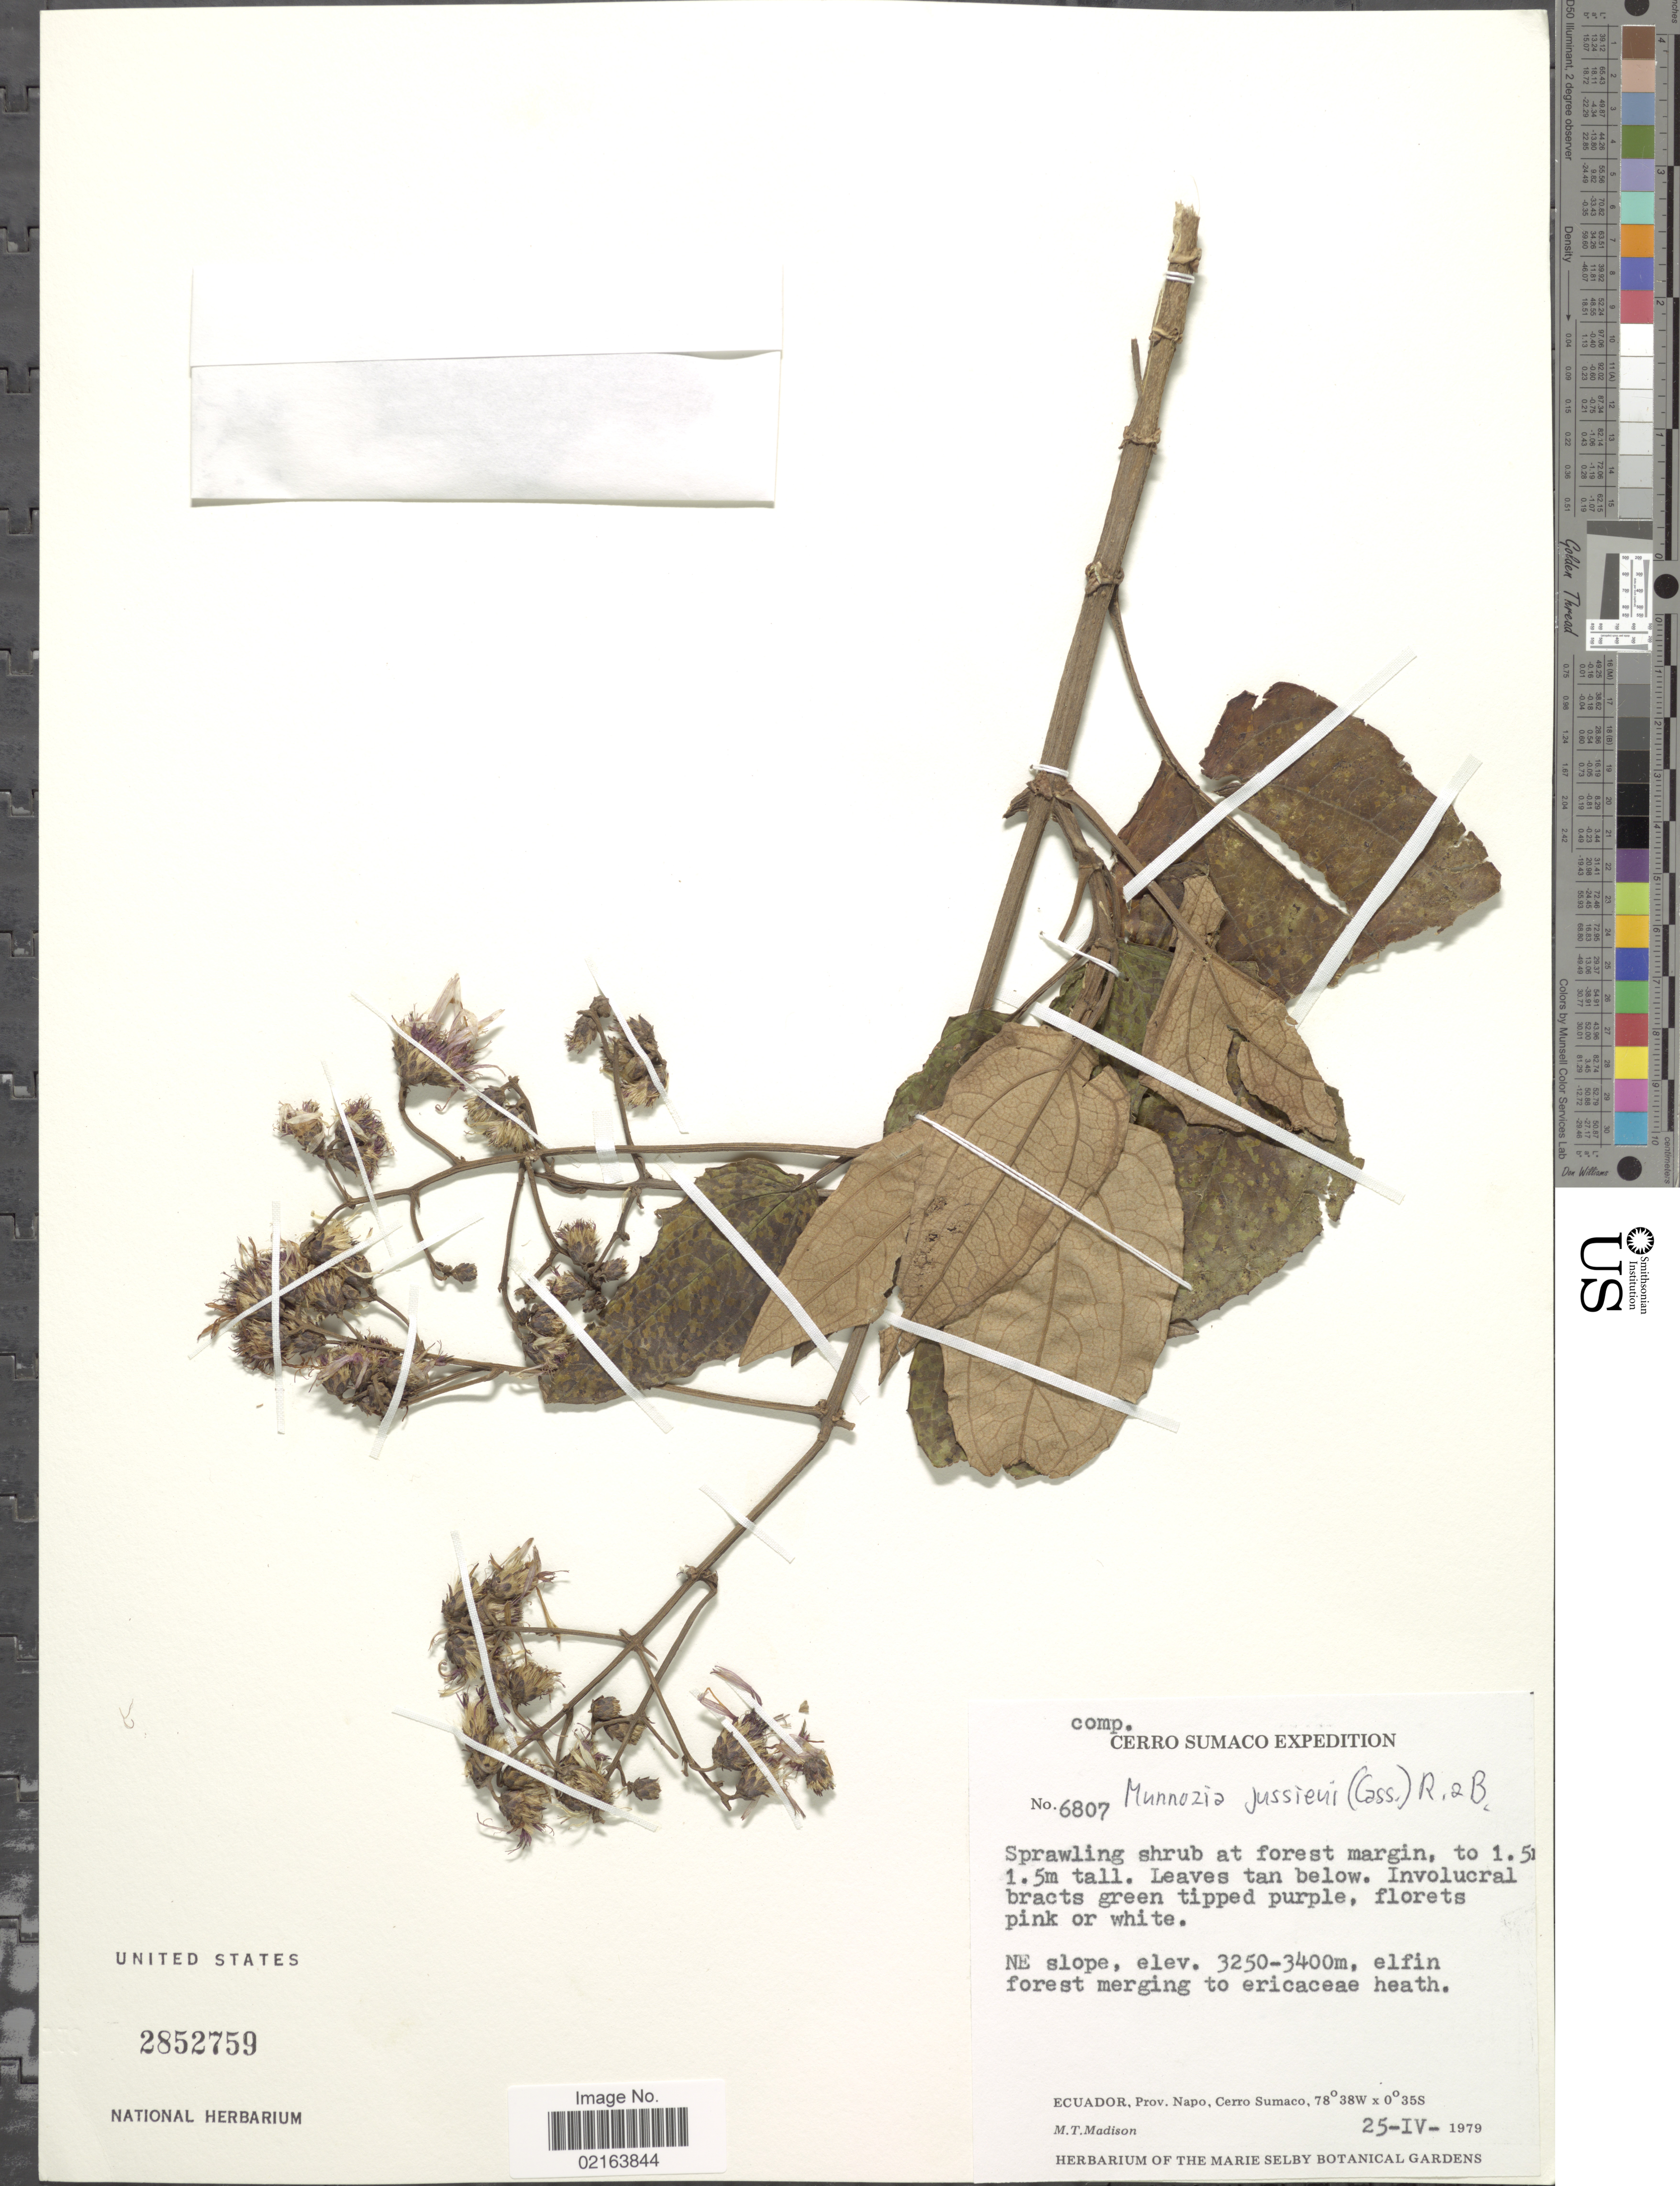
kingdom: Plantae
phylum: Tracheophyta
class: Magnoliopsida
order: Asterales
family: Asteraceae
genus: Munnozia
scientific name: Munnozia jussieui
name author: (Cass.) H. Rob. & Brettell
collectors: M. T. Madison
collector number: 6807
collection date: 1979-06-25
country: Ecuador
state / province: Napo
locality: NE slope, Ecuador, Prov. Napo, cerro Sumaco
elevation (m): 3250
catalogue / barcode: US 2852759